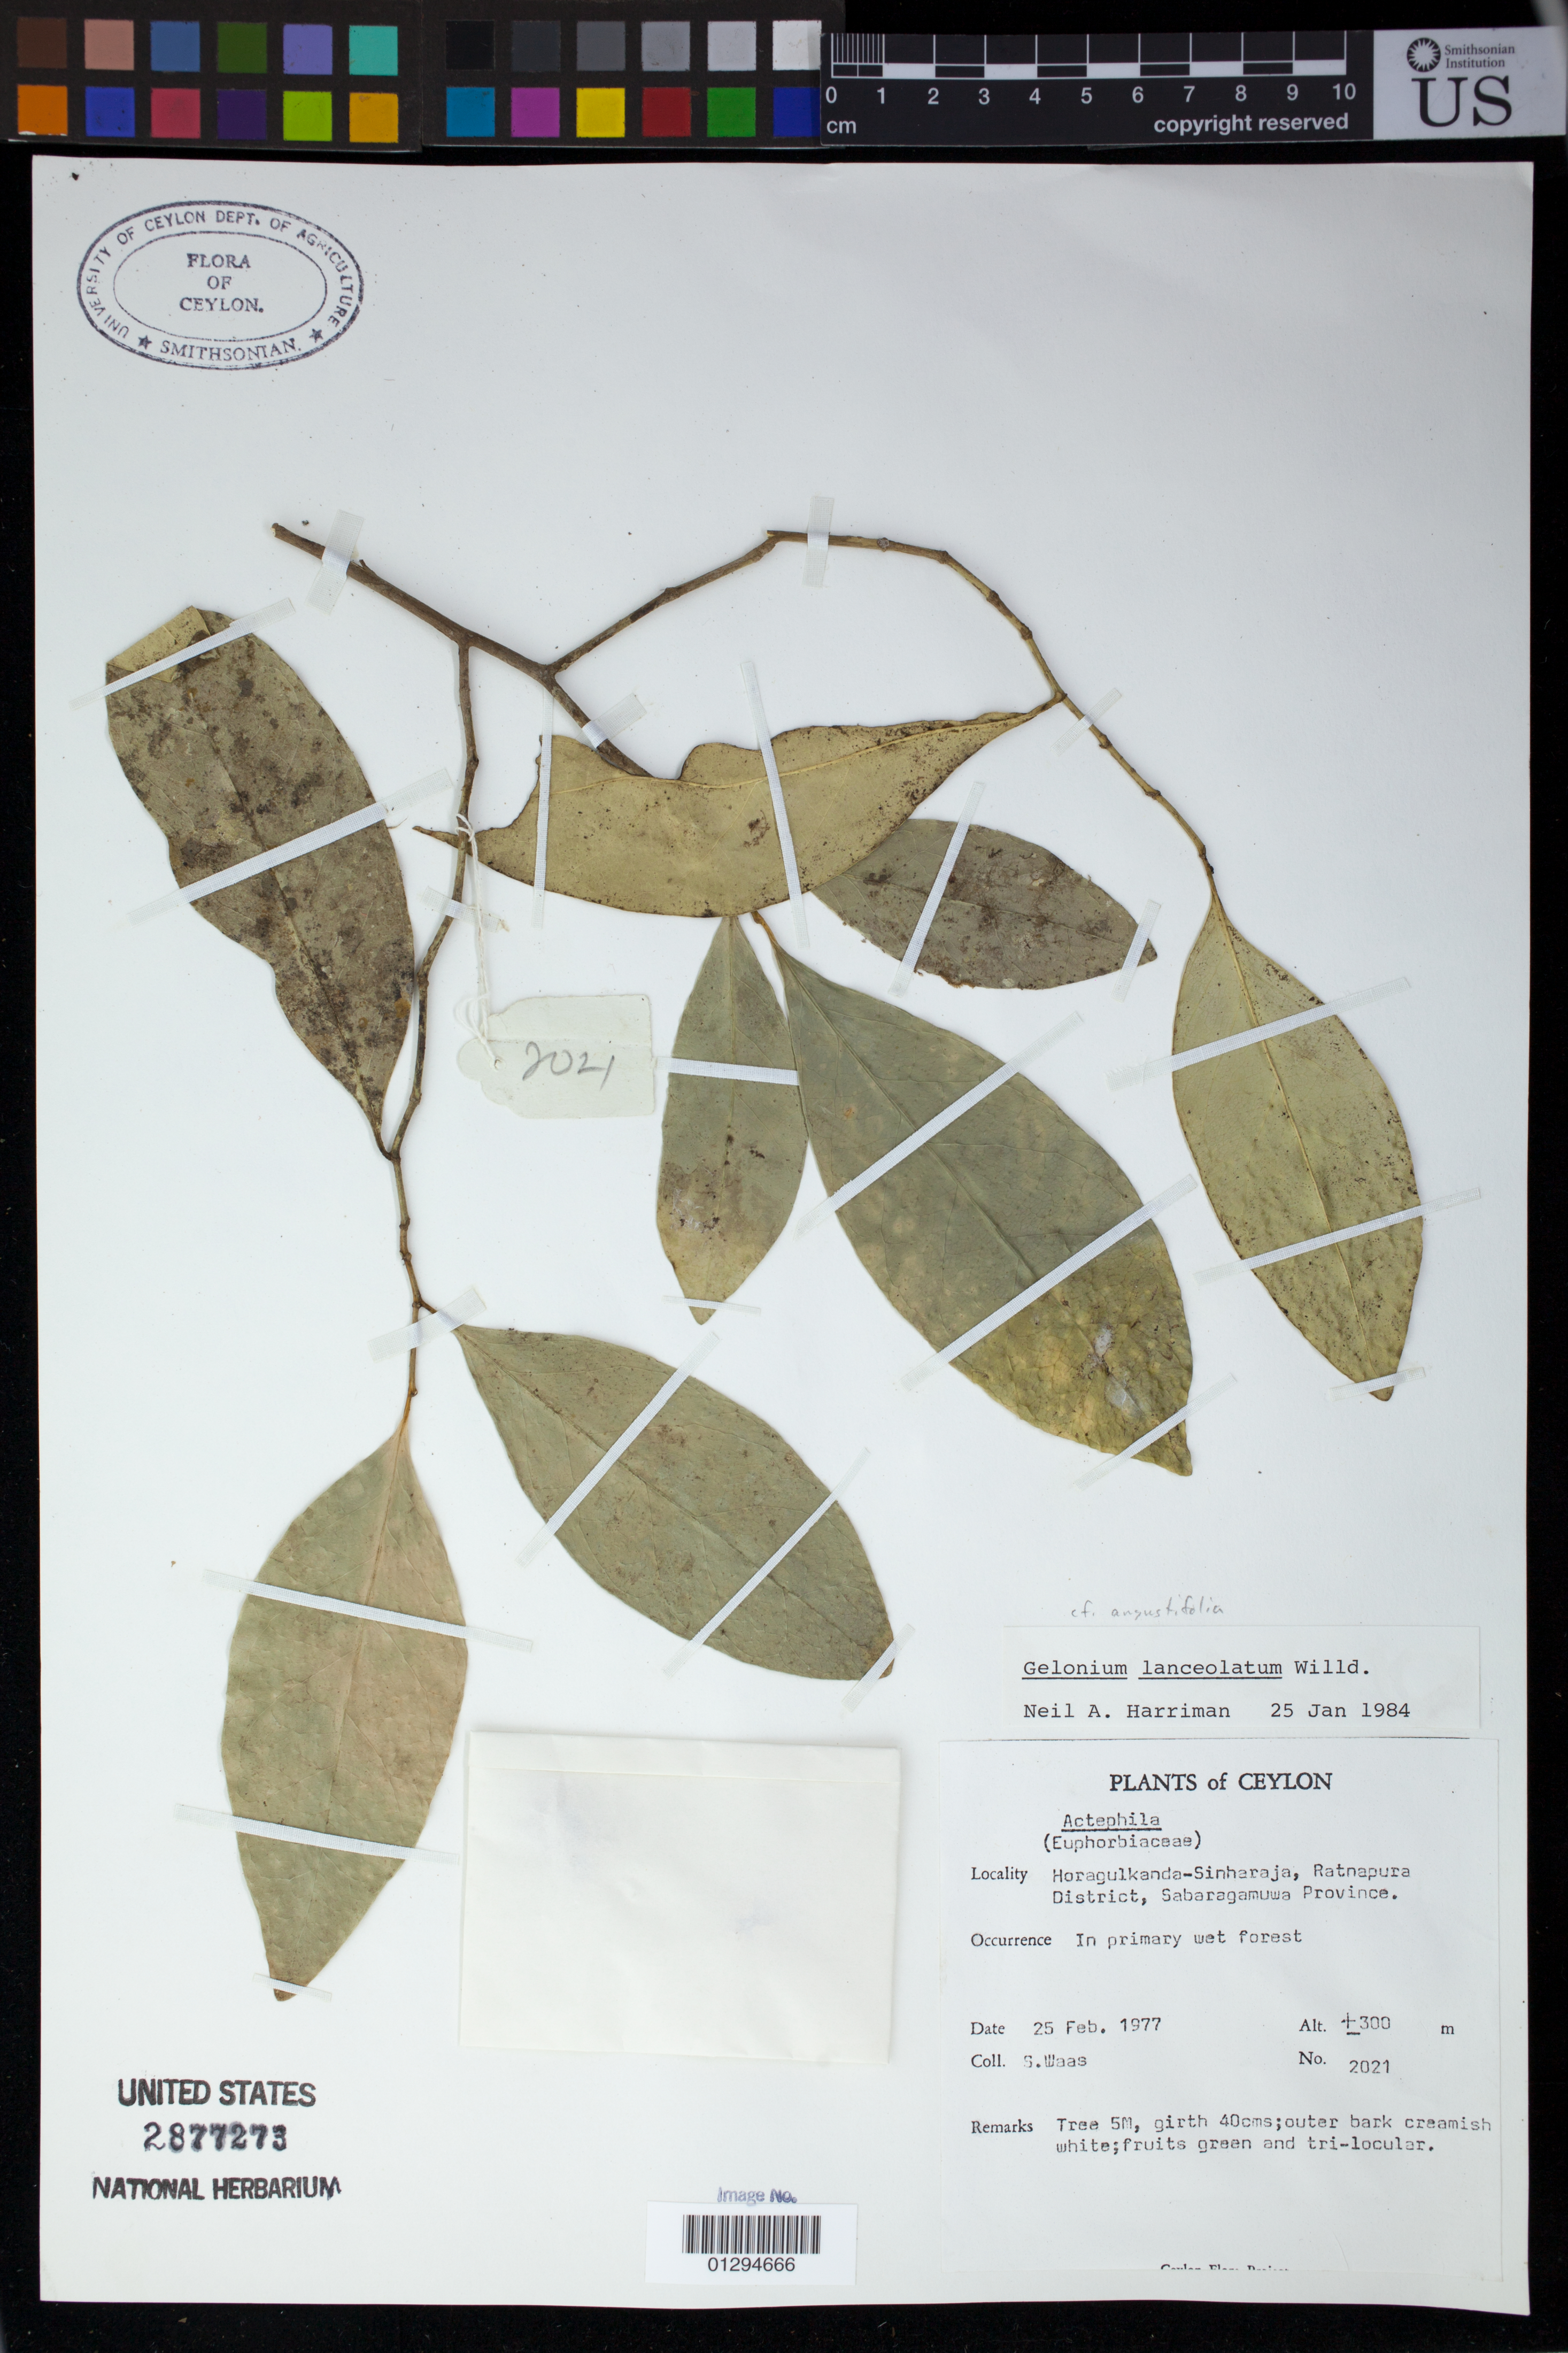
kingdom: Plantae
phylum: Tracheophyta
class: Magnoliopsida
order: Malpighiales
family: Euphorbiaceae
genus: Suregada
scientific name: Suregada angustifolia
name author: Müll. Arg.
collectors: S. Waas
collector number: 2021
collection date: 1977-02-25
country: Sri Lanka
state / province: Sabaragamuwa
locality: Haragulkanda-Sinharaja, Ratnapura District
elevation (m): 300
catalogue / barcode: US 2877273